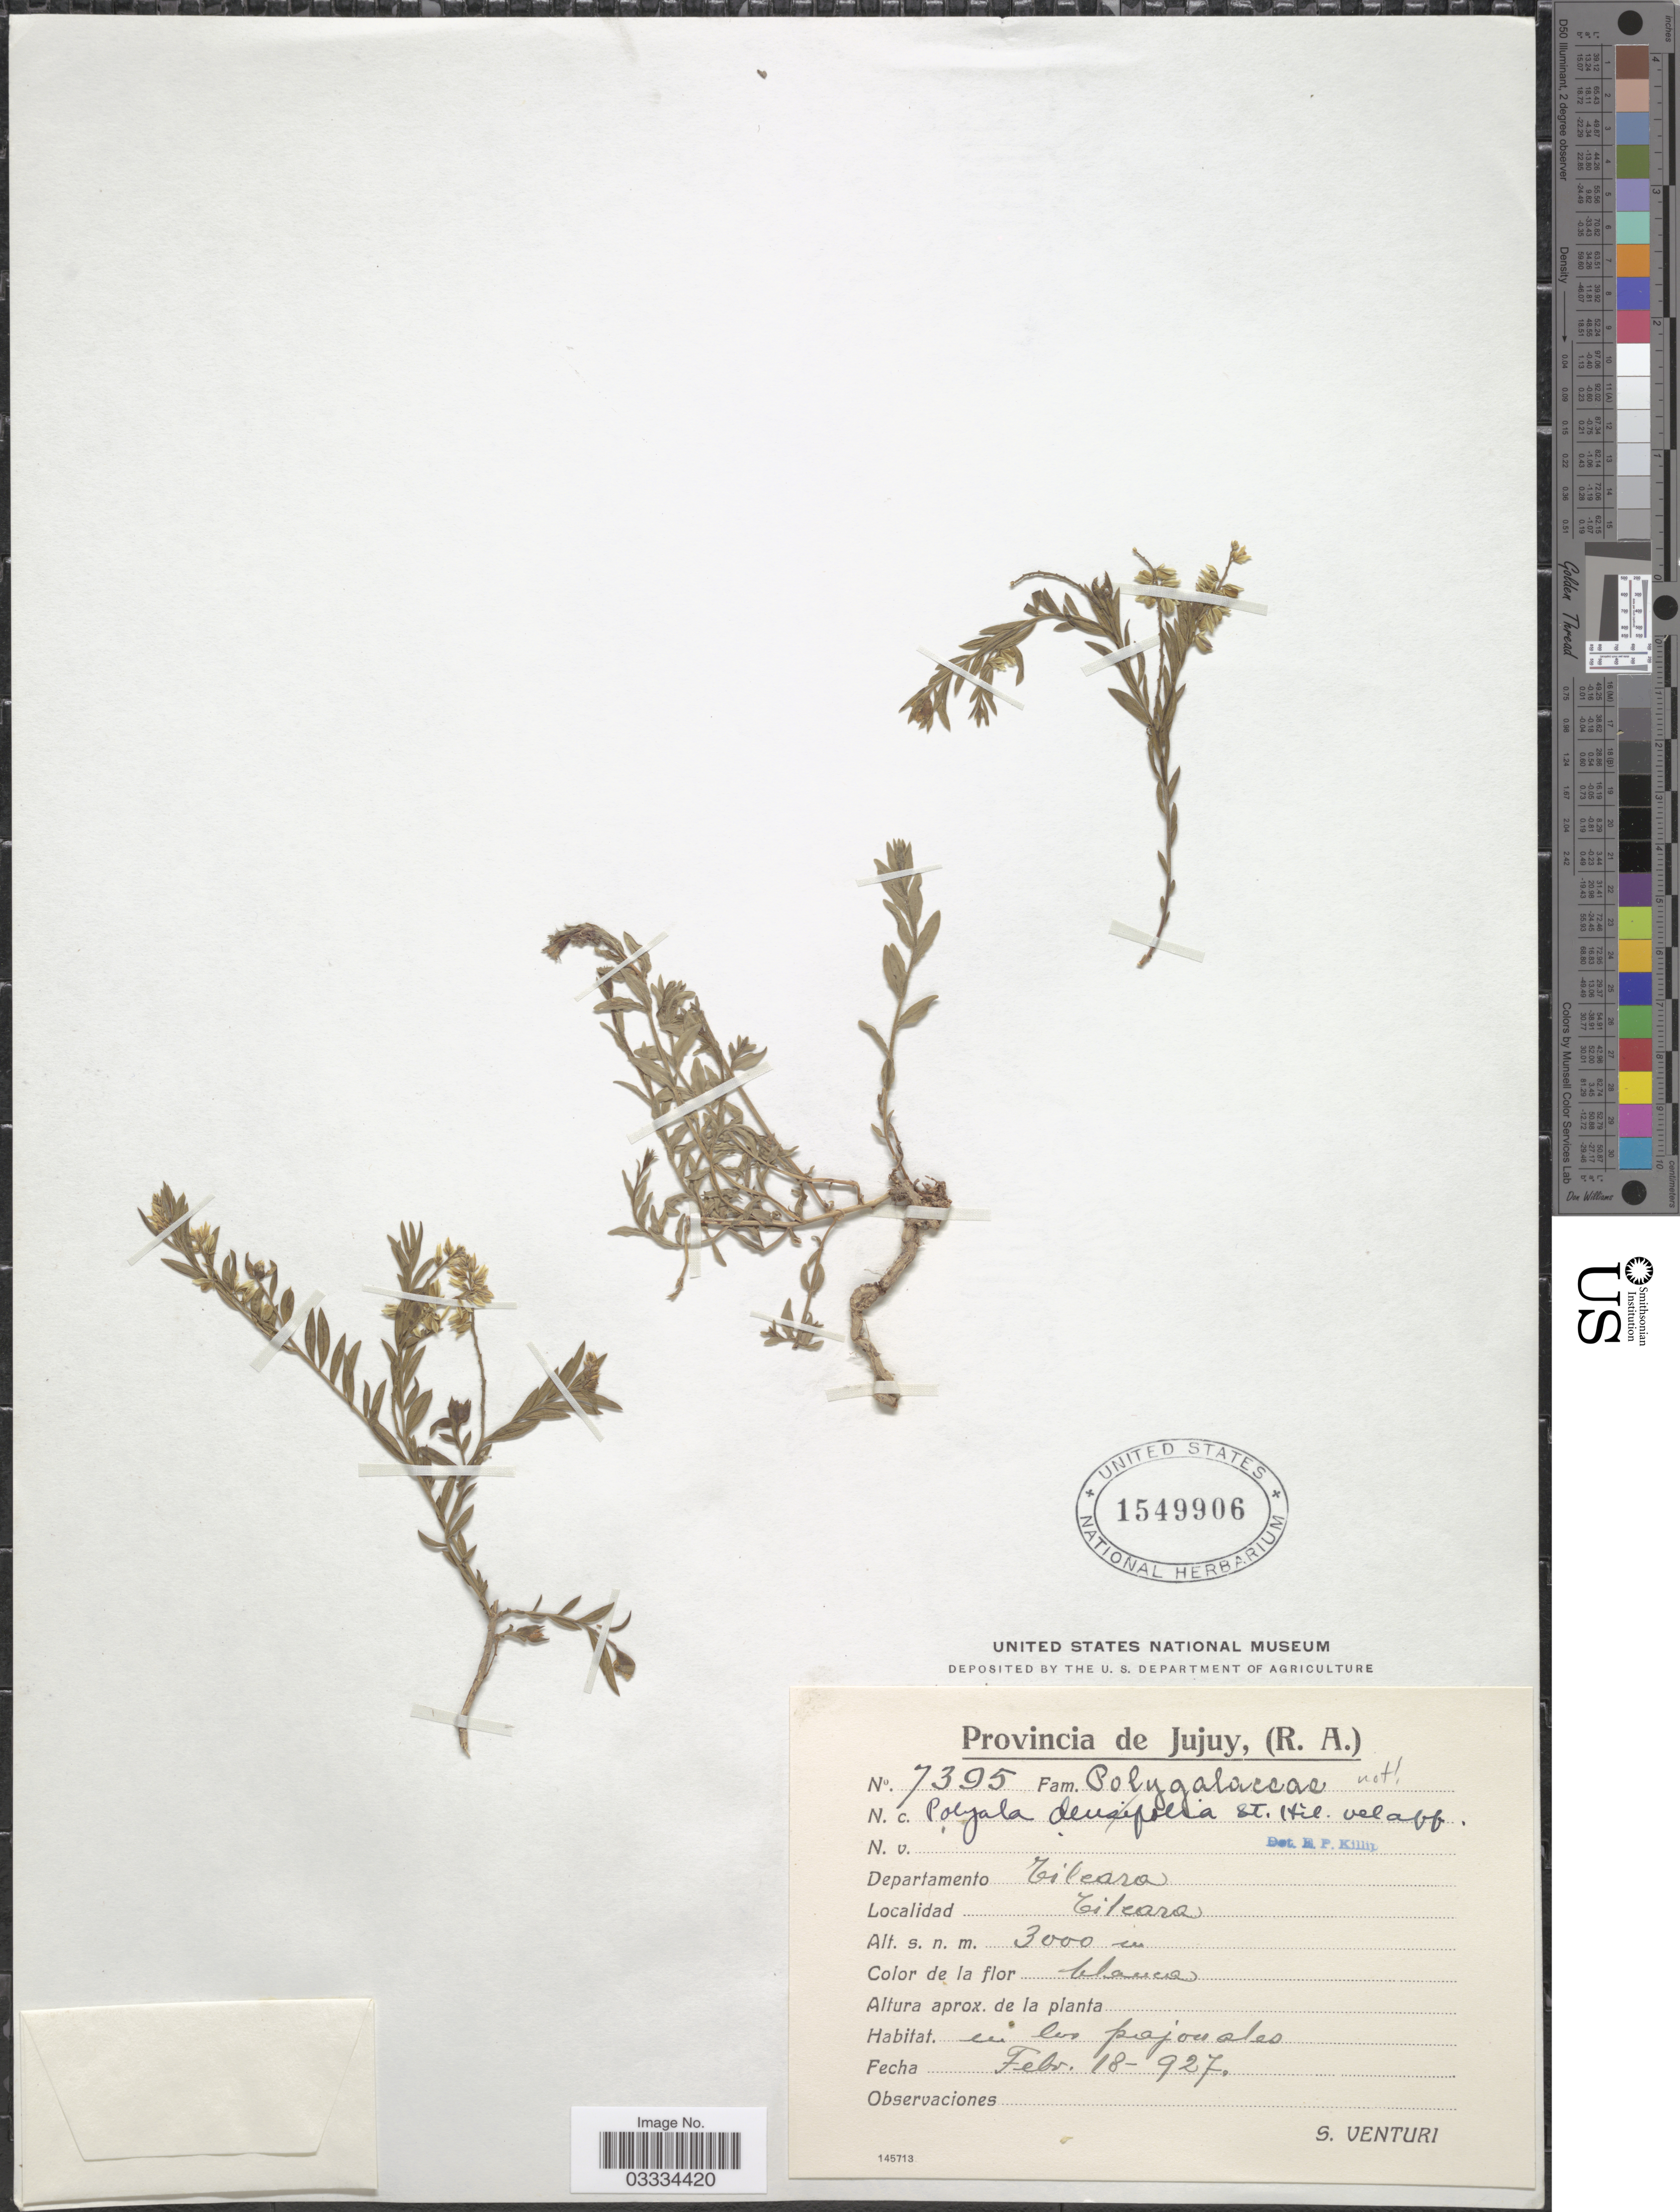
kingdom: Plantae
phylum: Tracheophyta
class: Magnoliopsida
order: Fabales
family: Polygalaceae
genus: Polygala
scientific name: Polygala sp.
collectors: S. Venturi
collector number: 7395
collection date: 1927-02-18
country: Argentina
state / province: Jujuy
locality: Departamento Tilcara. Tilcara.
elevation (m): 3000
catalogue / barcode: US 1549906